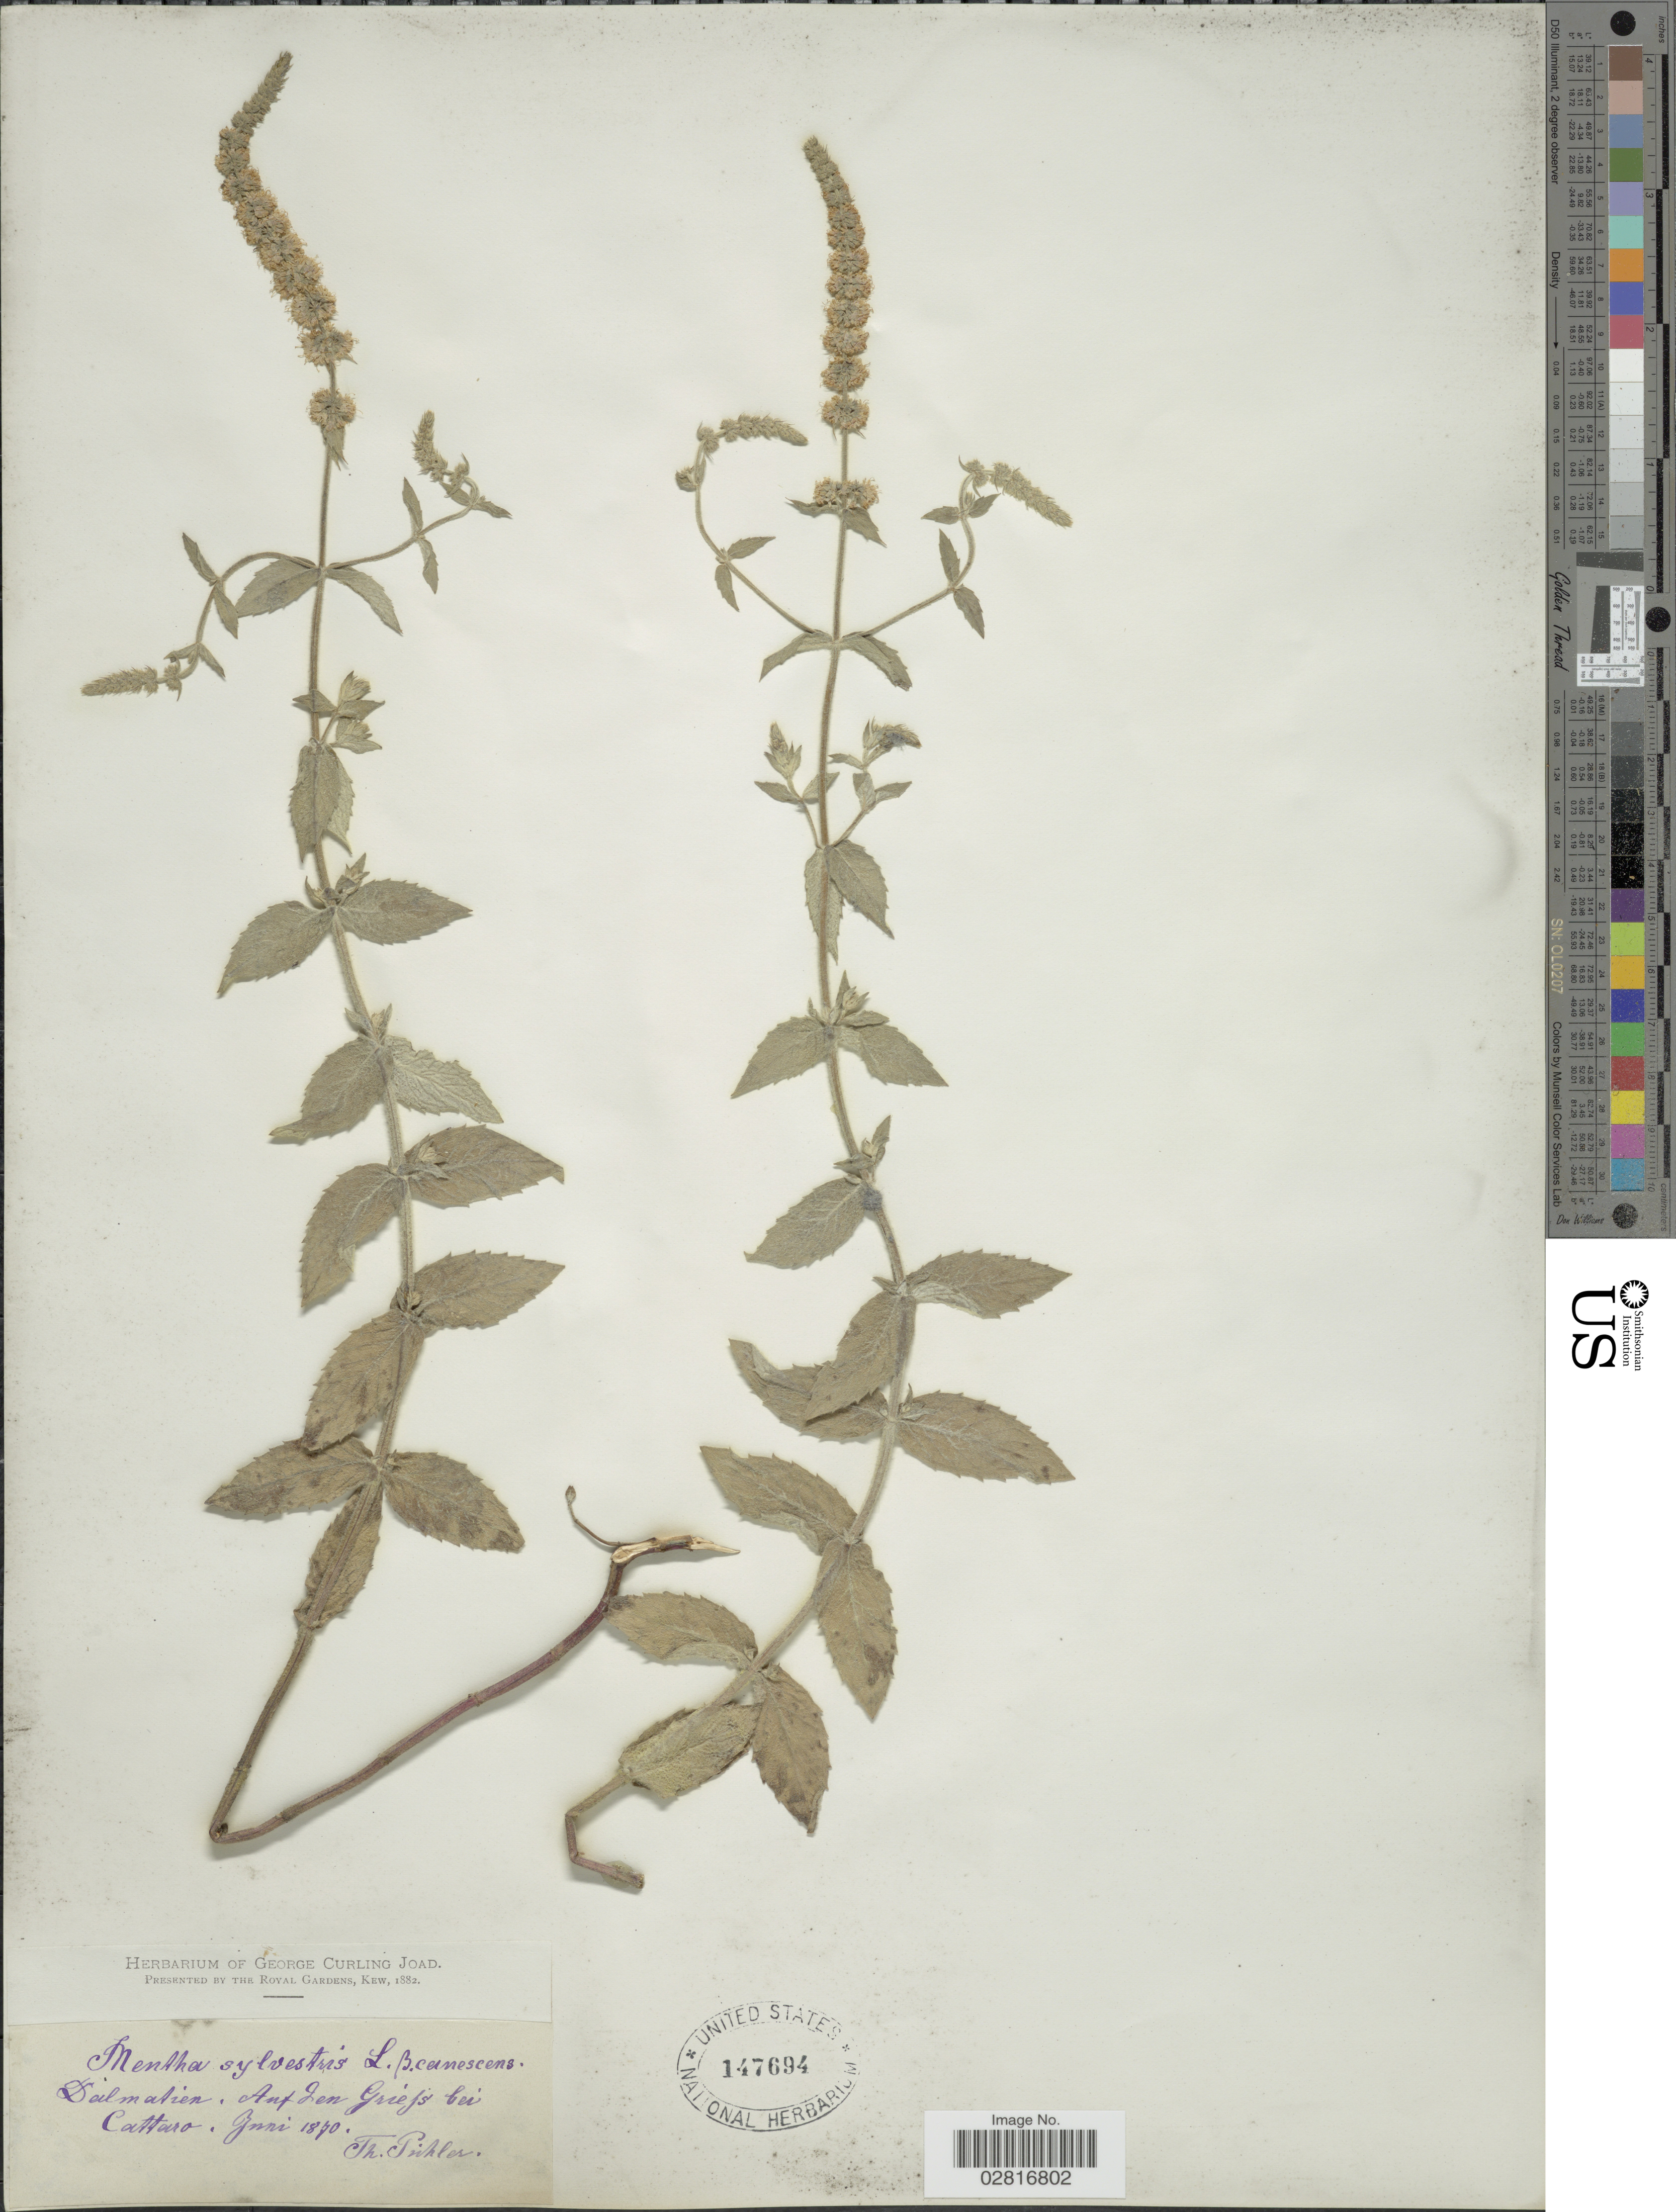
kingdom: Plantae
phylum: Tracheophyta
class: Magnoliopsida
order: Lamiales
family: Lamiaceae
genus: Mentha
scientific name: Mentha sylvestris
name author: L.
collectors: T. Pichler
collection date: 1870-06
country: Croatia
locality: Dalmatien, Ant den Griefs bei Cattaro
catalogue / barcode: US 147694